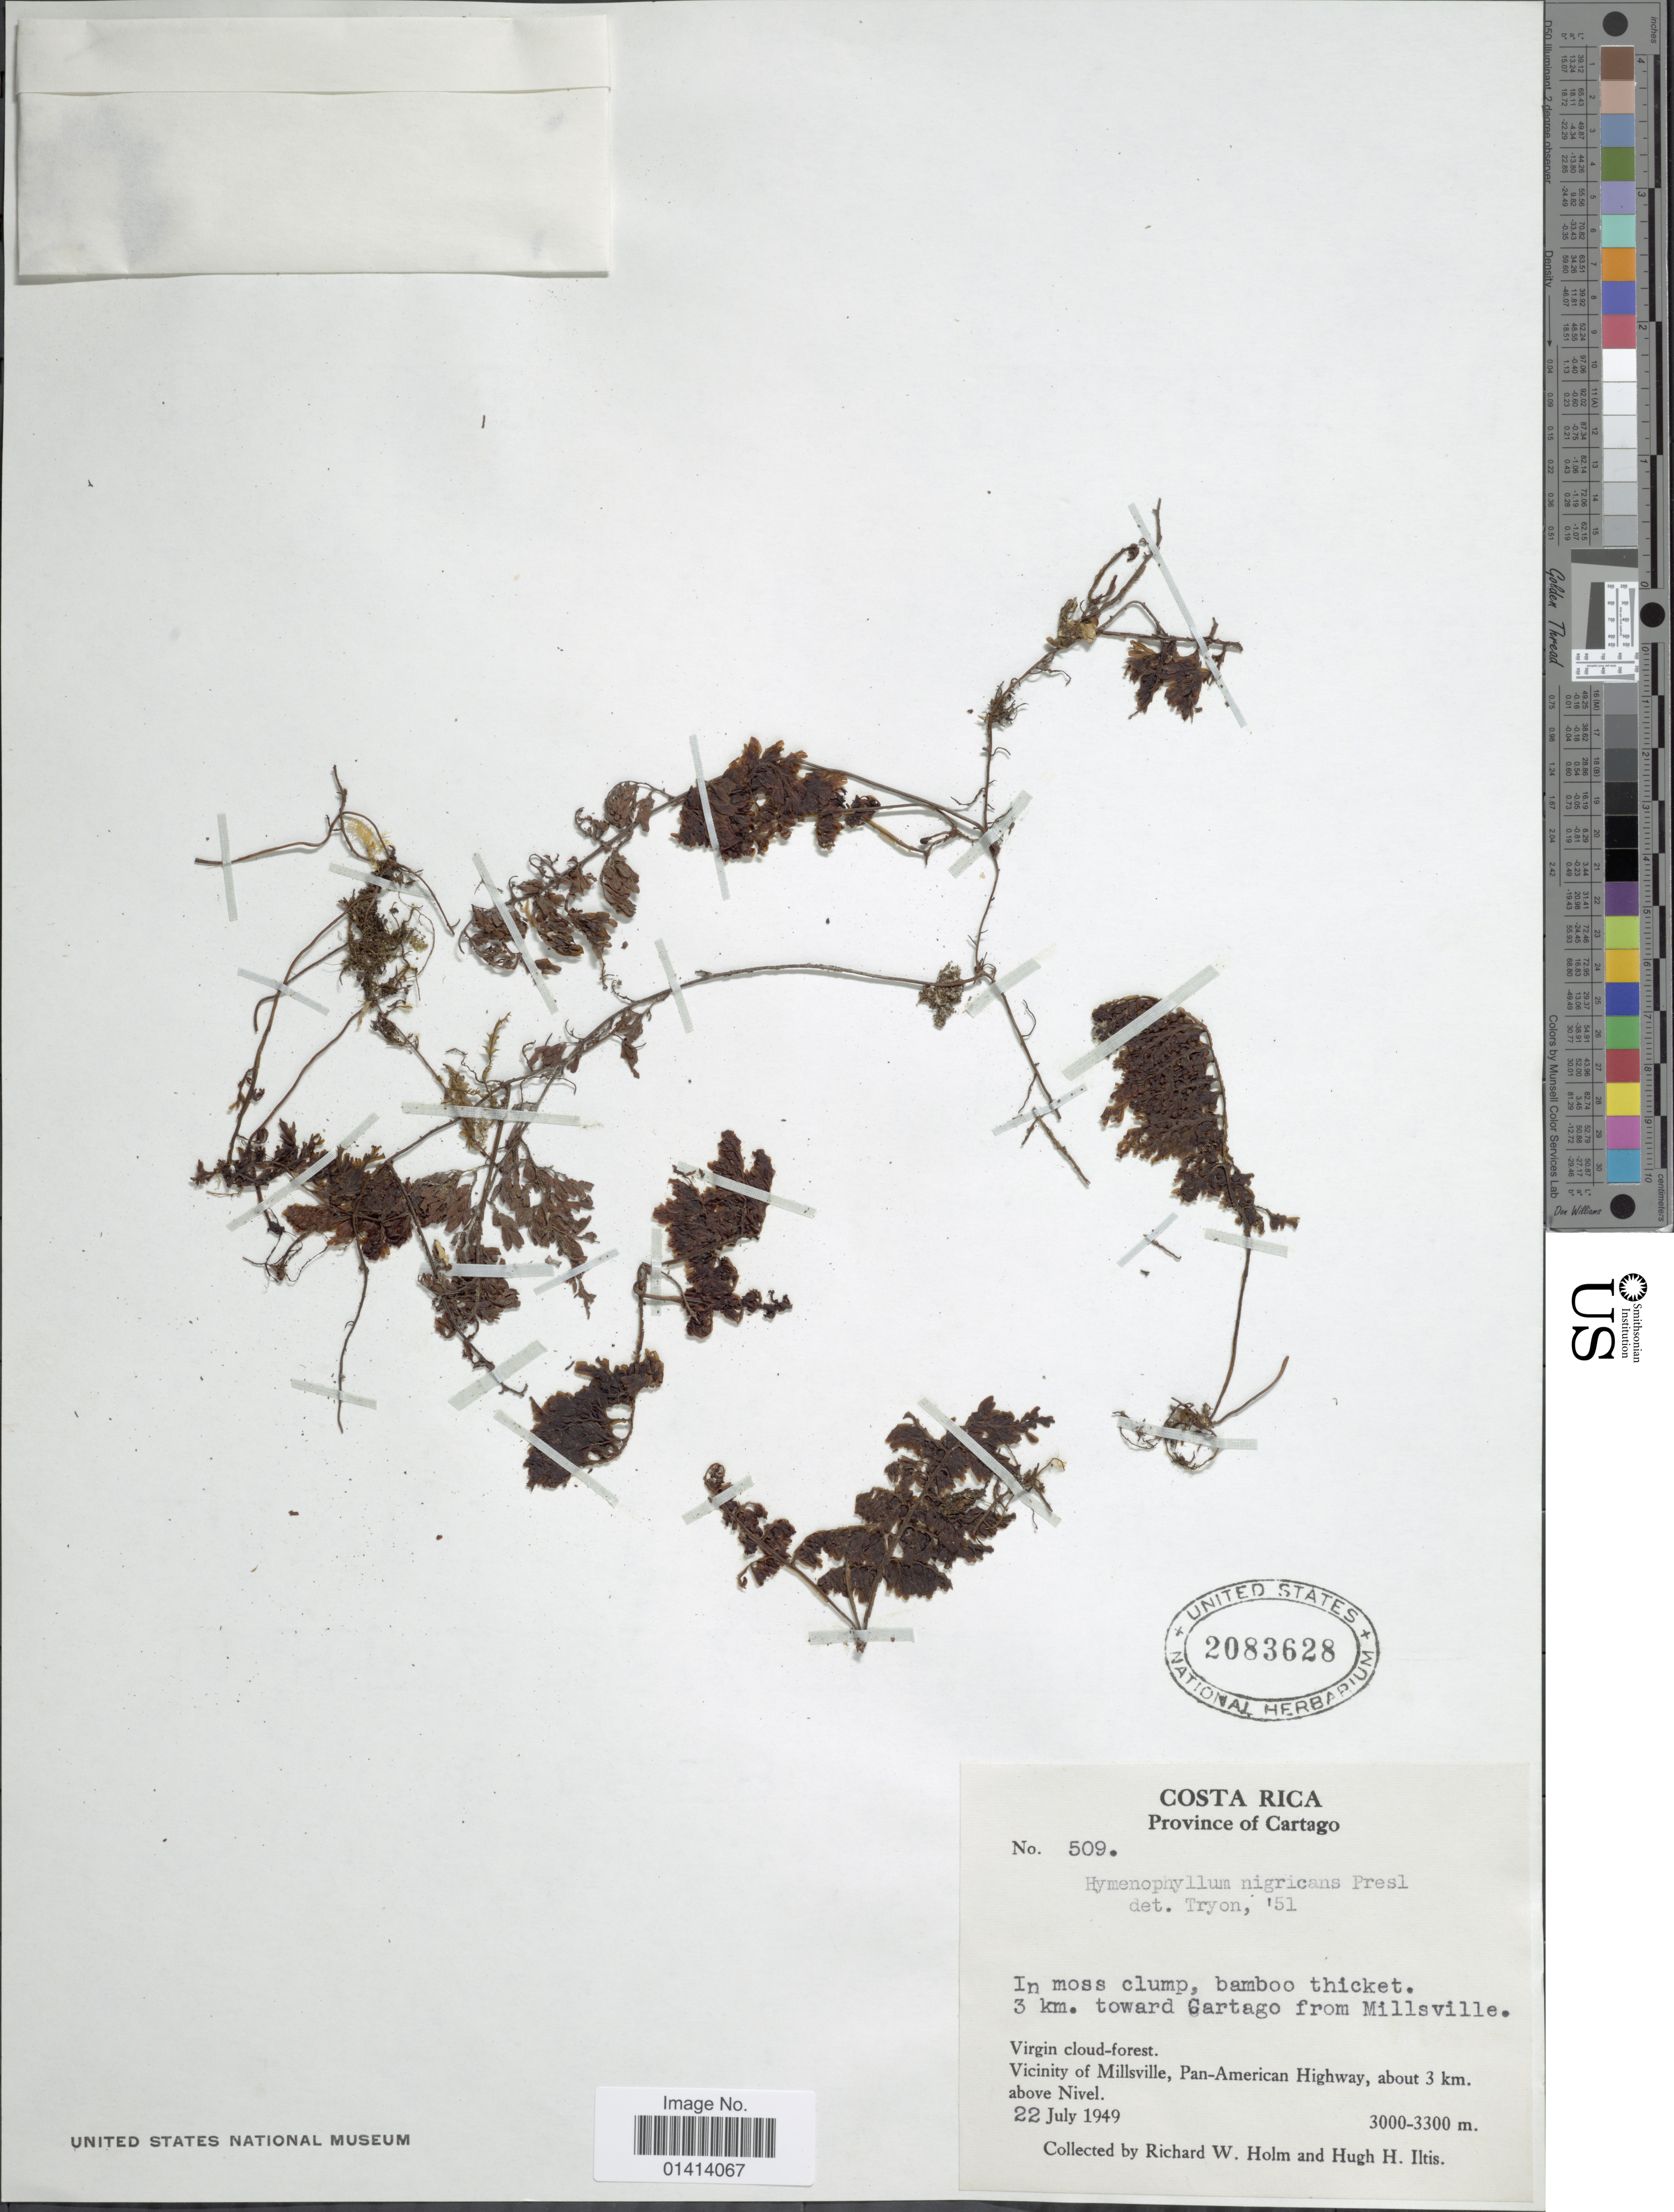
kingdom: Plantae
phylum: Tracheophyta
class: Polypodiopsida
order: Hymenophyllales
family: Hymenophyllaceae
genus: Hymenophyllum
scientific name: Hymenophyllum myriocarpum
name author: Hook.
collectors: R. W. Holm & H. H. Iltis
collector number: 509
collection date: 1949-07-22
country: Costa Rica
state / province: Cartago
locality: Vicinity of Millsville, Pan-American Highway, about 3 km above Nivel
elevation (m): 3000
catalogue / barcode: US 2083628